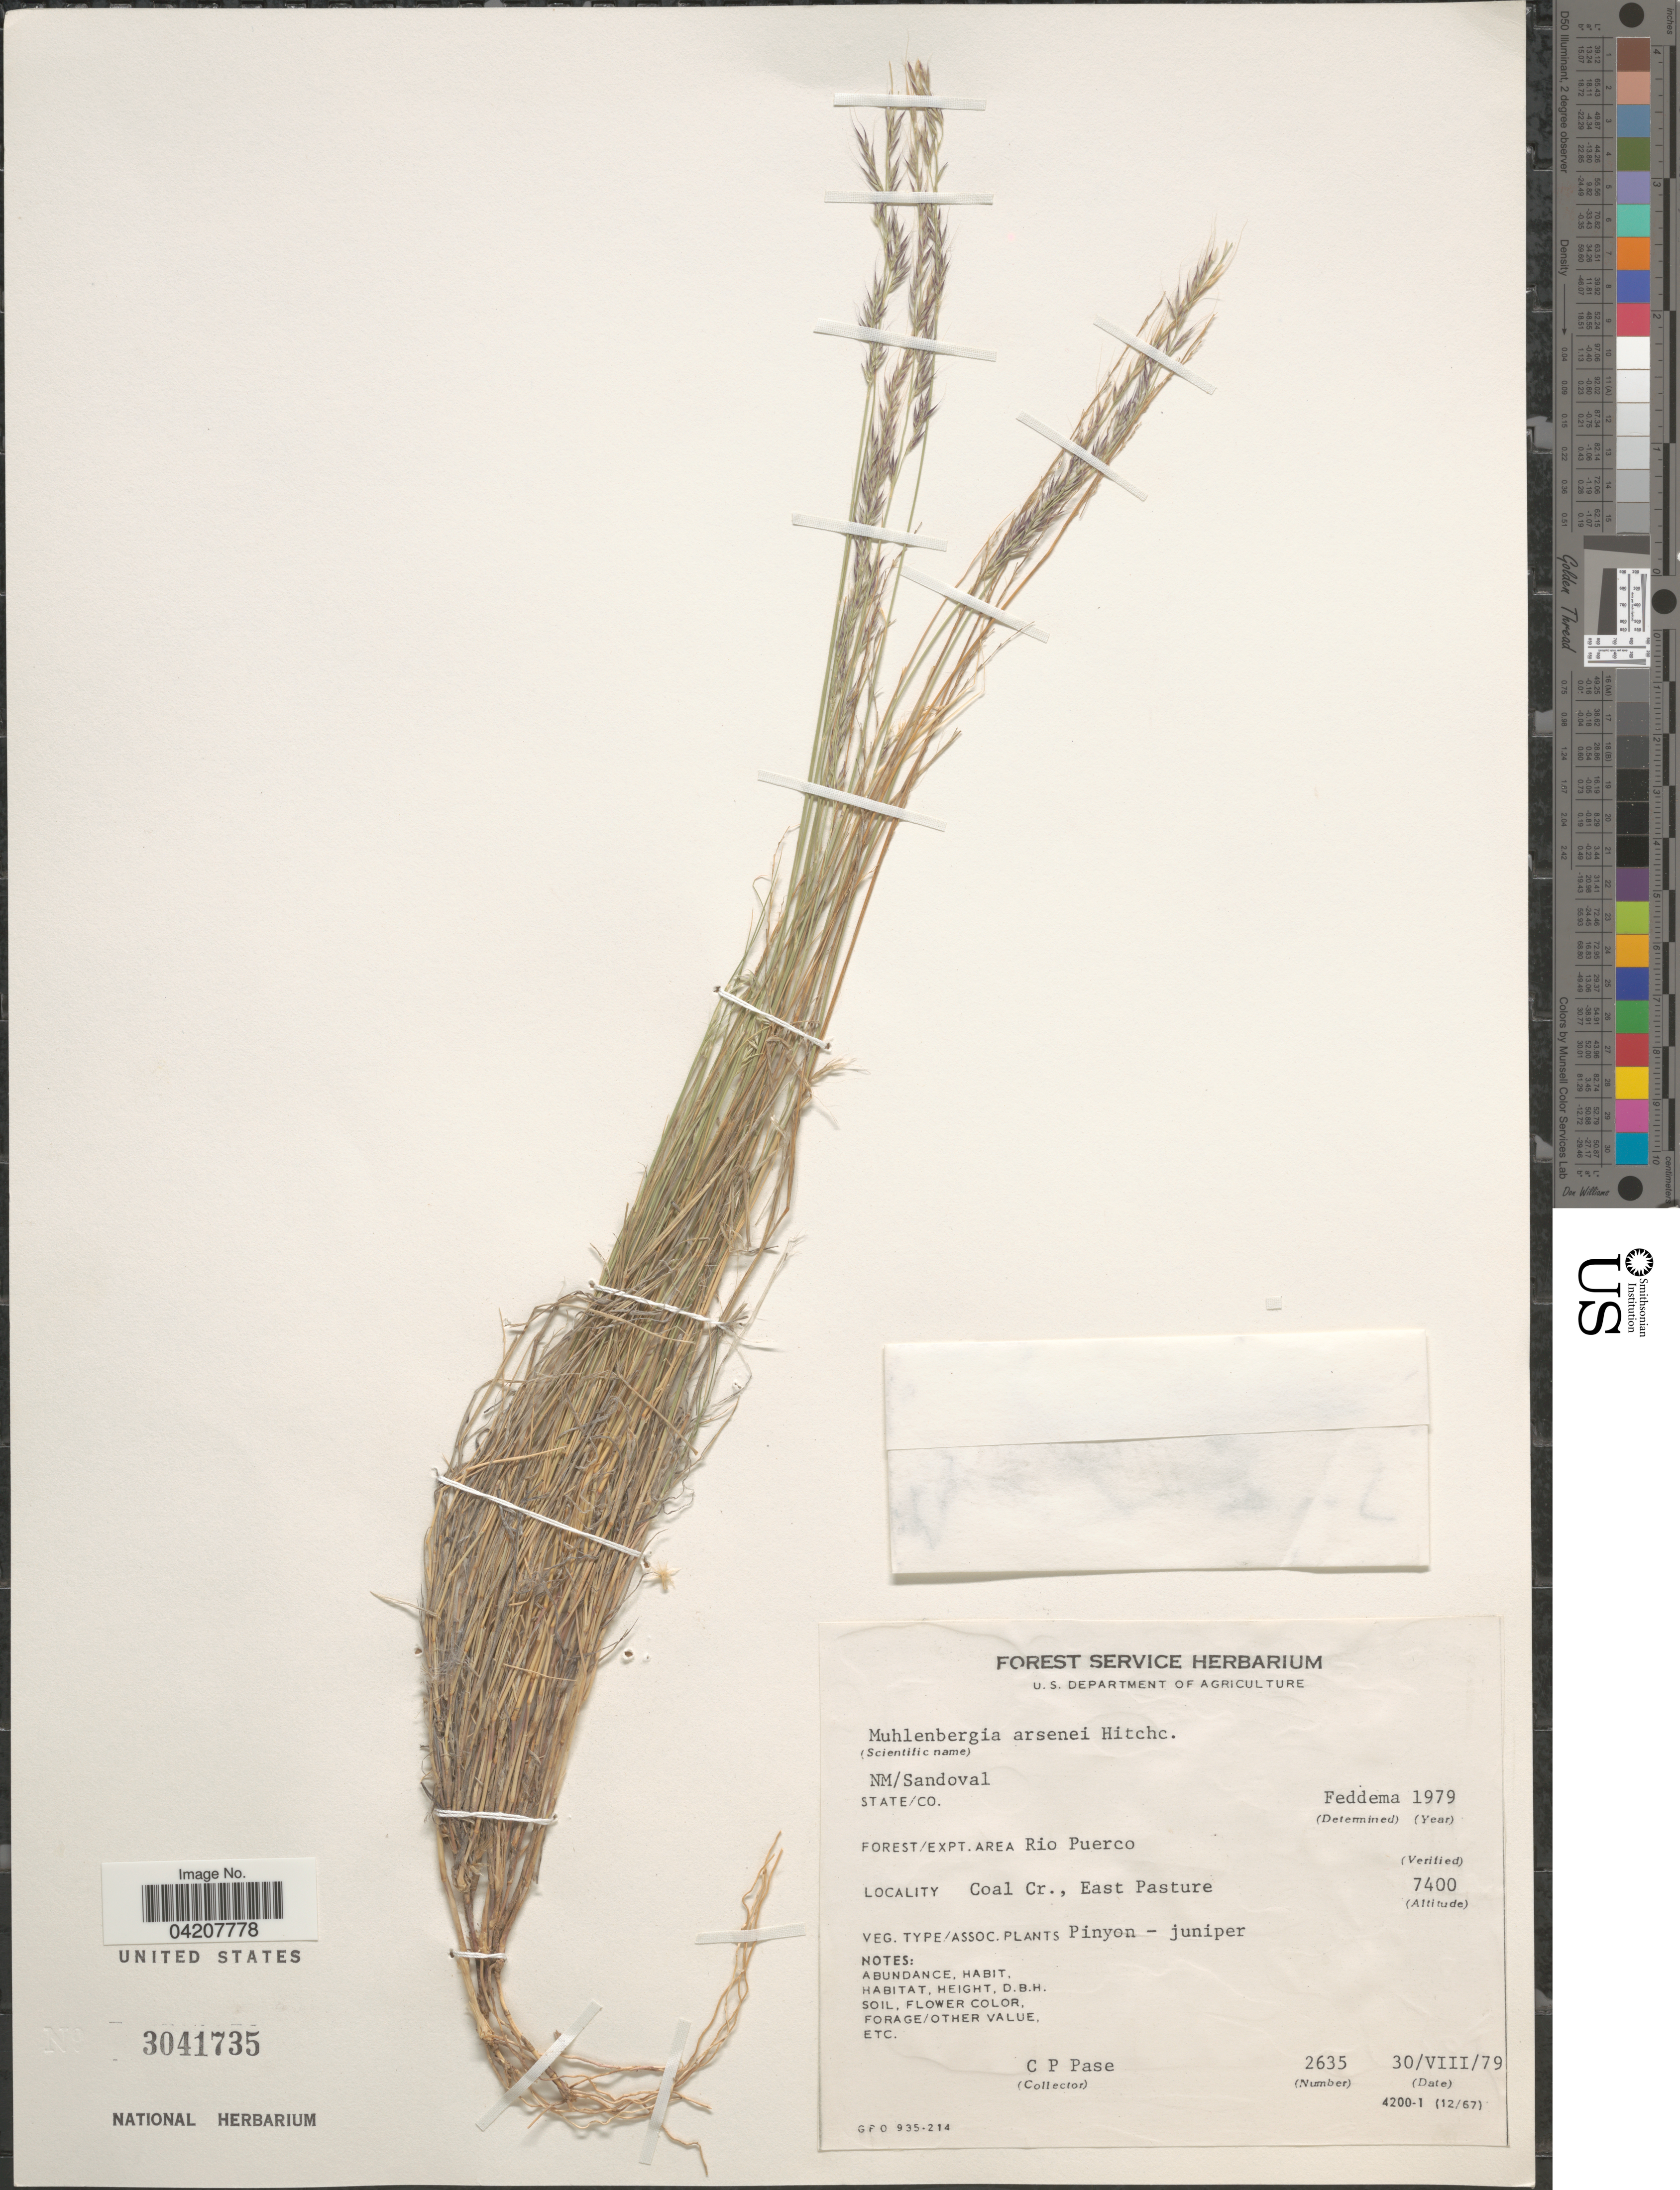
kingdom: Plantae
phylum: Tracheophyta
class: Liliopsida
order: Poales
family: Poaceae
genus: Muhlenbergia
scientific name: Muhlenbergia arsenei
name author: Hitchc.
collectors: C. P. Pase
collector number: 2635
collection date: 1979-08-30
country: United States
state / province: New Mexico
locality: Sandoval Co. Forest/Expt. area Rio Puerco. Coal Cr., East Pasture.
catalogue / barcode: US 3041735